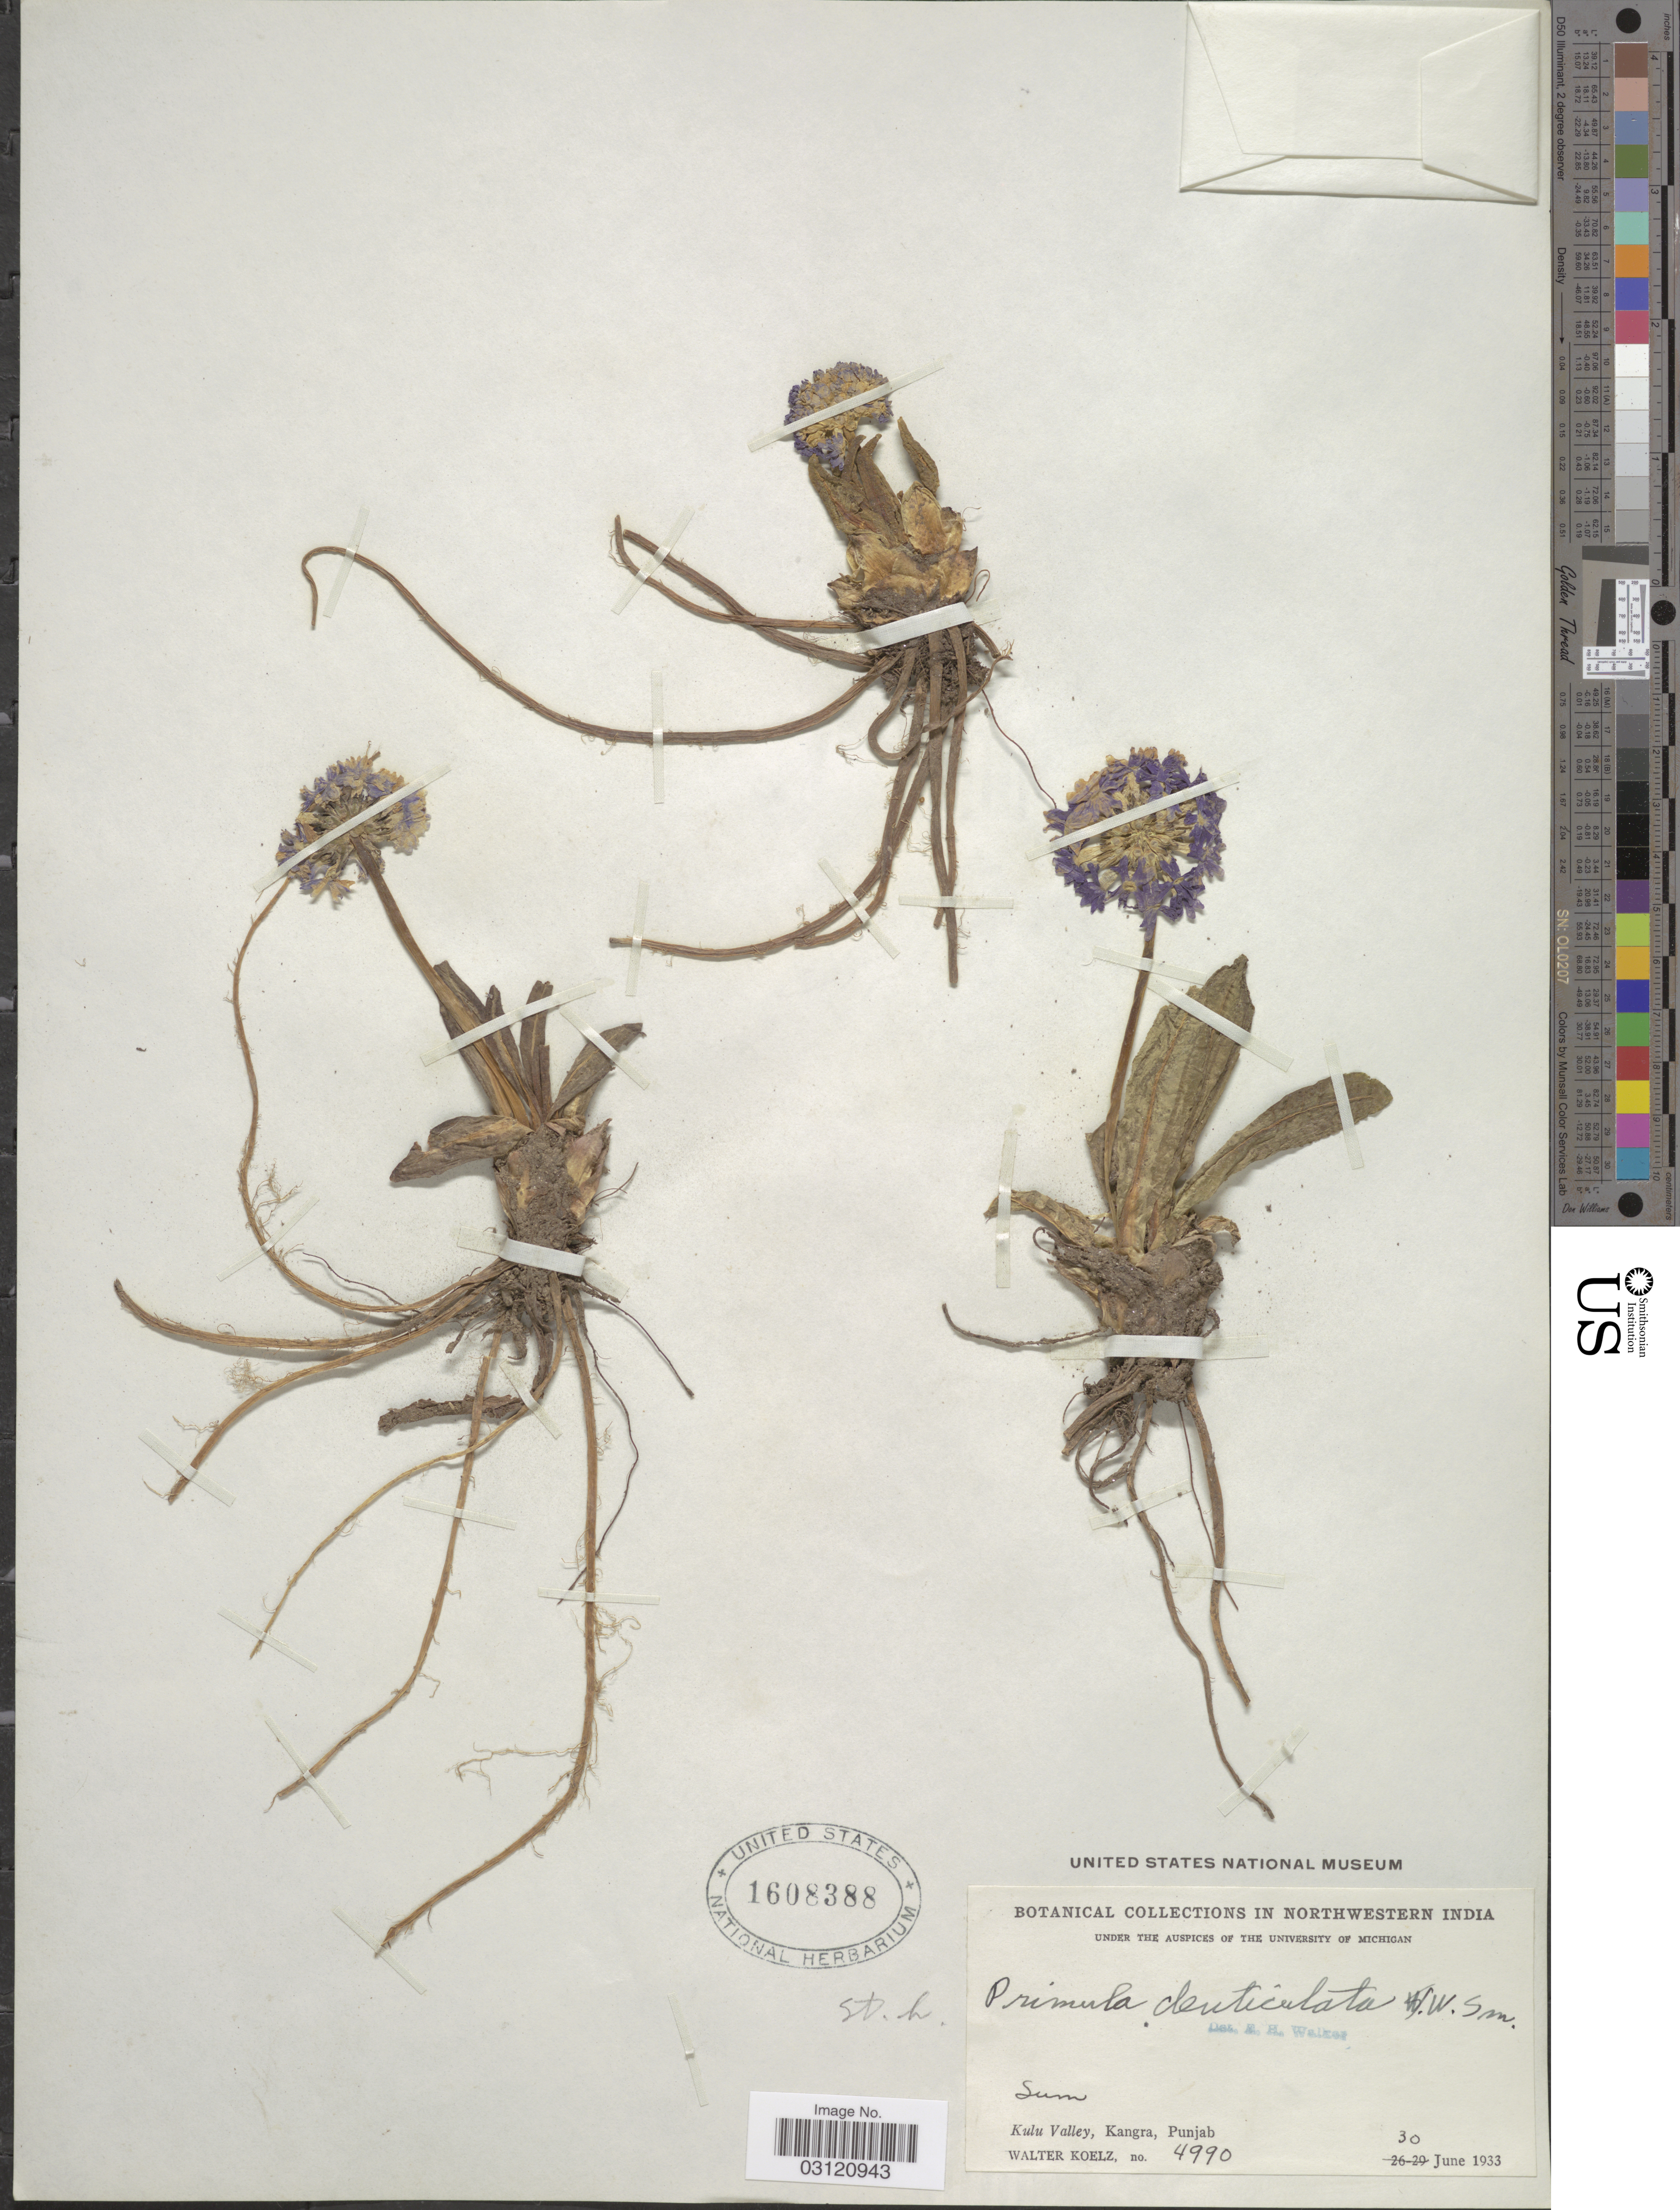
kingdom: Plantae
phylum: Tracheophyta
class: Magnoliopsida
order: Ericales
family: Primulaceae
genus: Primula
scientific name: Primula denticulata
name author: Sm.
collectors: W. N. Koelz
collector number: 4990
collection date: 1933-06-30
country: India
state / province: Punjab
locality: Northwestern India. Sum. Kulu Valley, Kangra.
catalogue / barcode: US 1608388